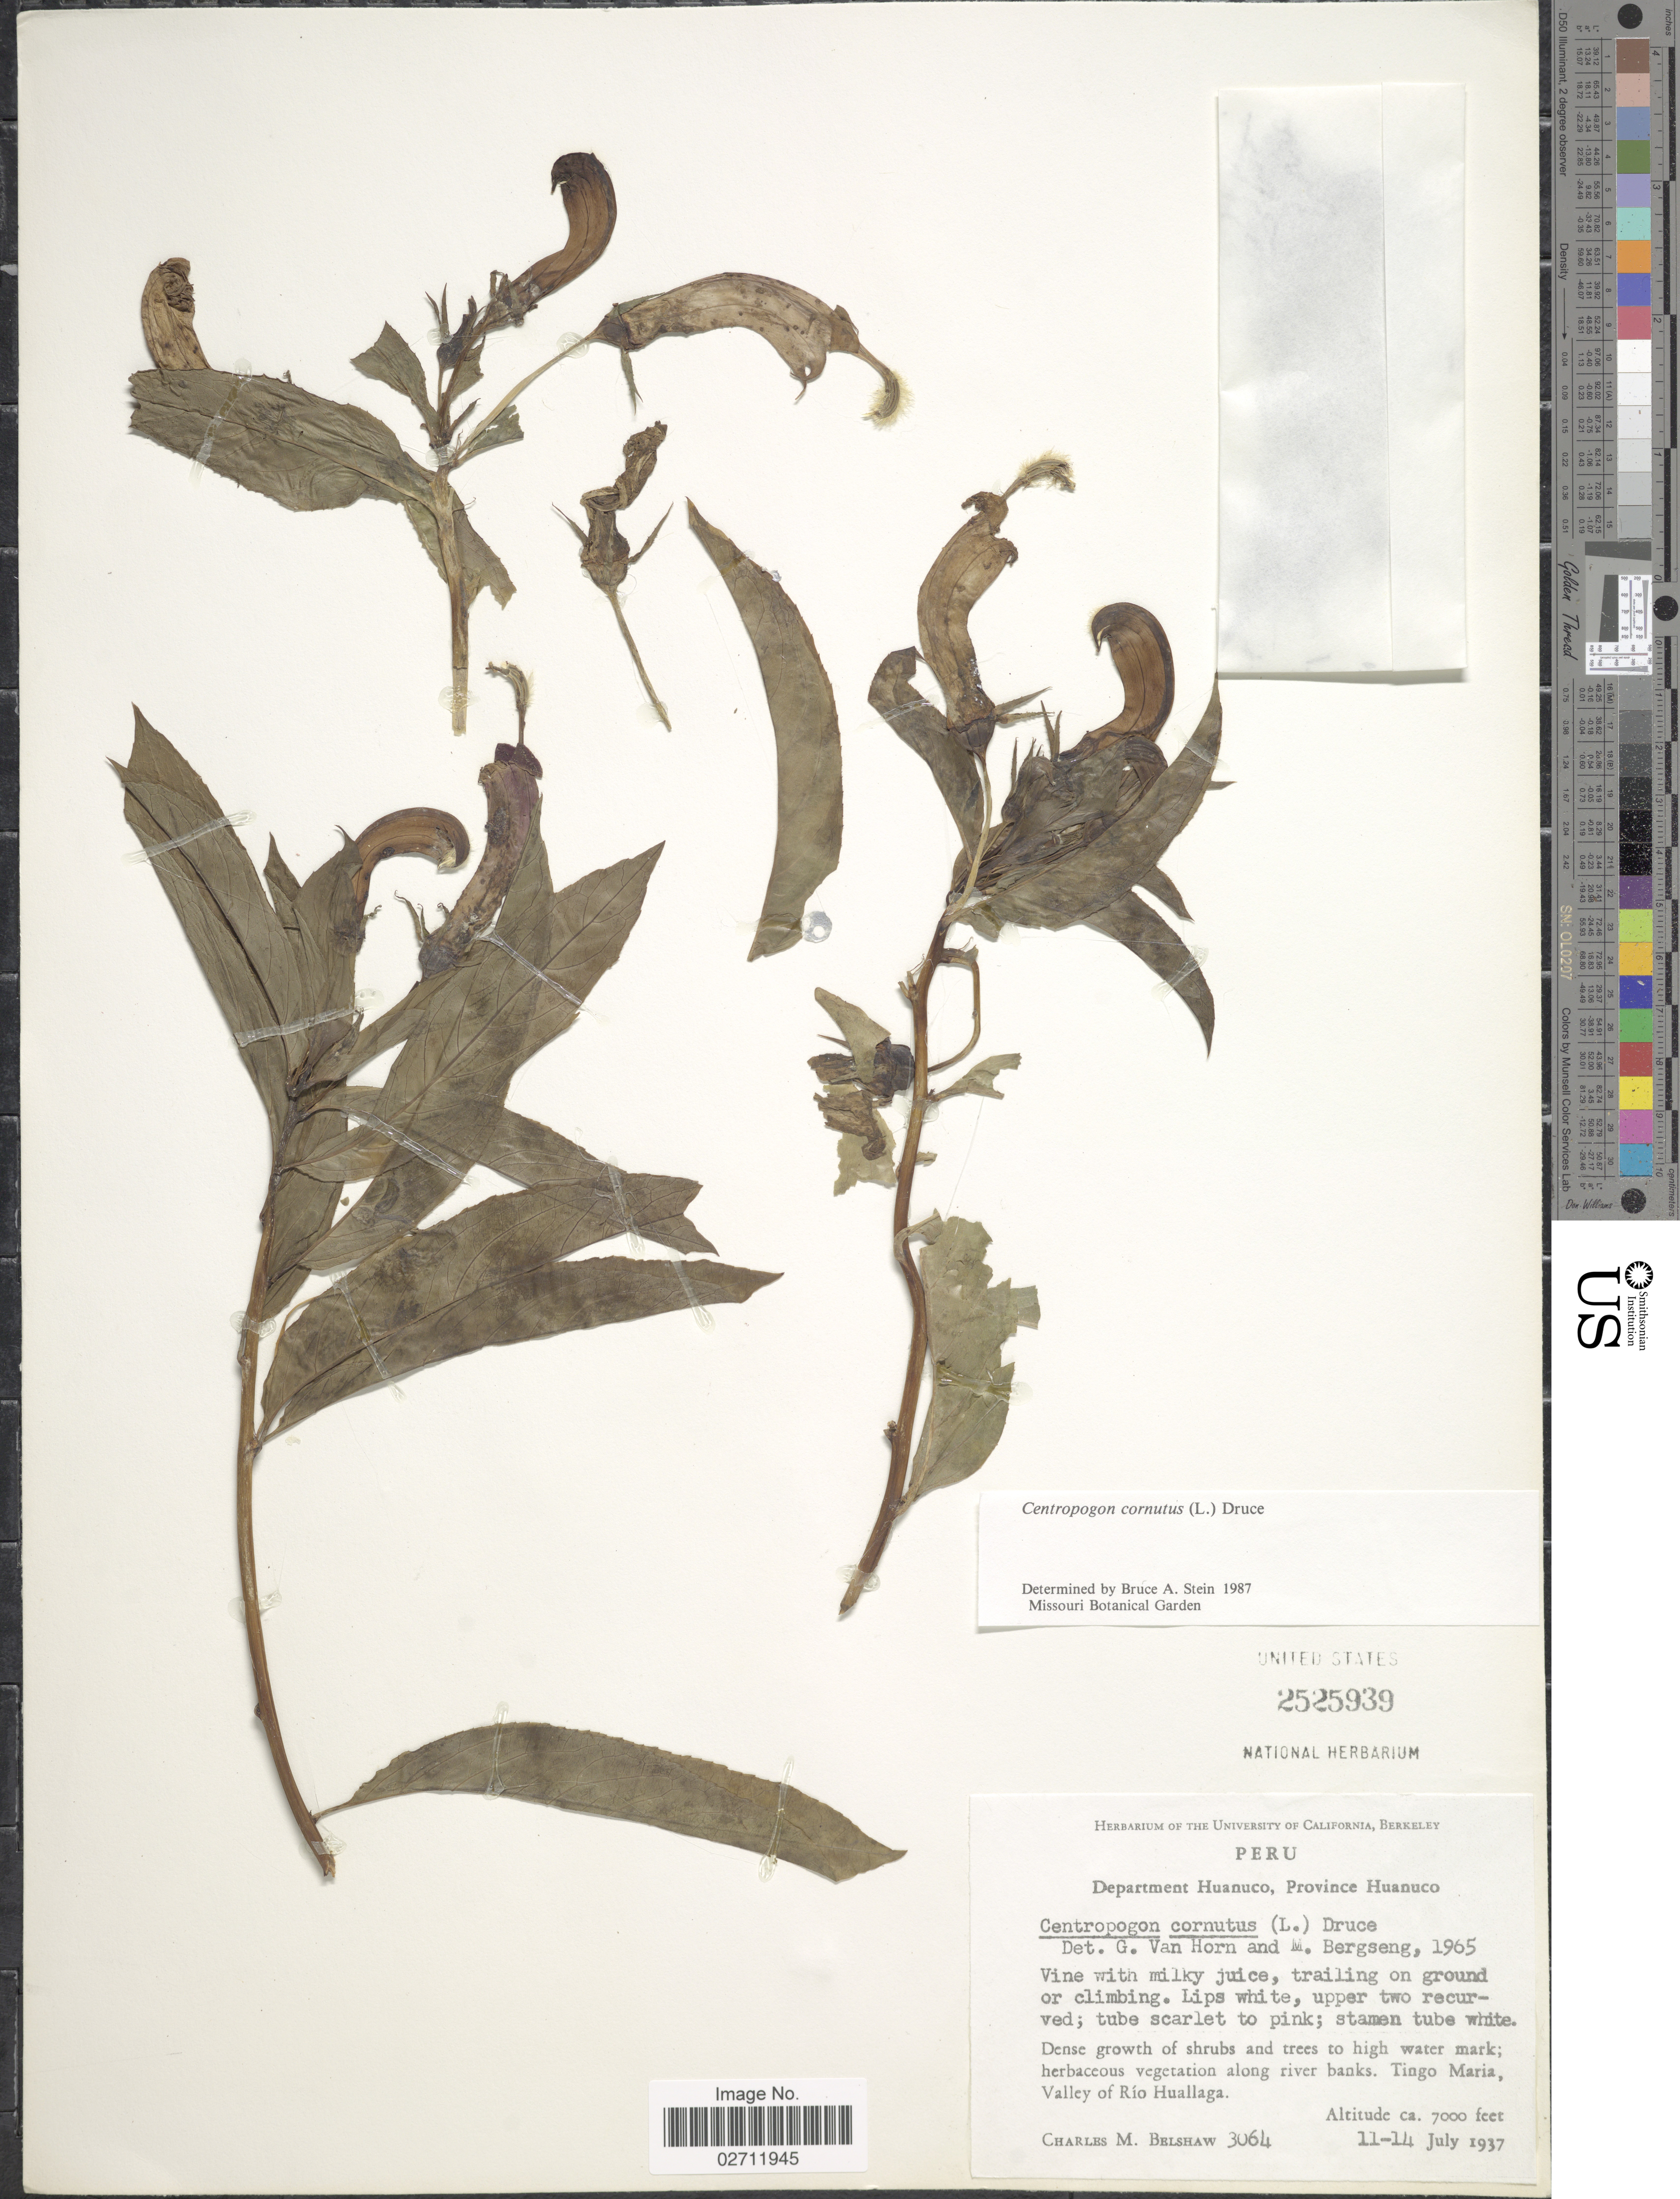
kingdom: Plantae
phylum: Tracheophyta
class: Magnoliopsida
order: Asterales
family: Campanulaceae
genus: Centropogon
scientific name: Centropogon cornutus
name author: (L.) Druce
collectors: C. Shaw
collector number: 3064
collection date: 1937-07-11/1937-07-14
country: Peru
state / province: Huánuco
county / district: Huánuco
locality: Province Huanuco, trailing on ground, along river banks, Tingo Maria, Valley of Rio Huallaga.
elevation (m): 2134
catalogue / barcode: US 2525939